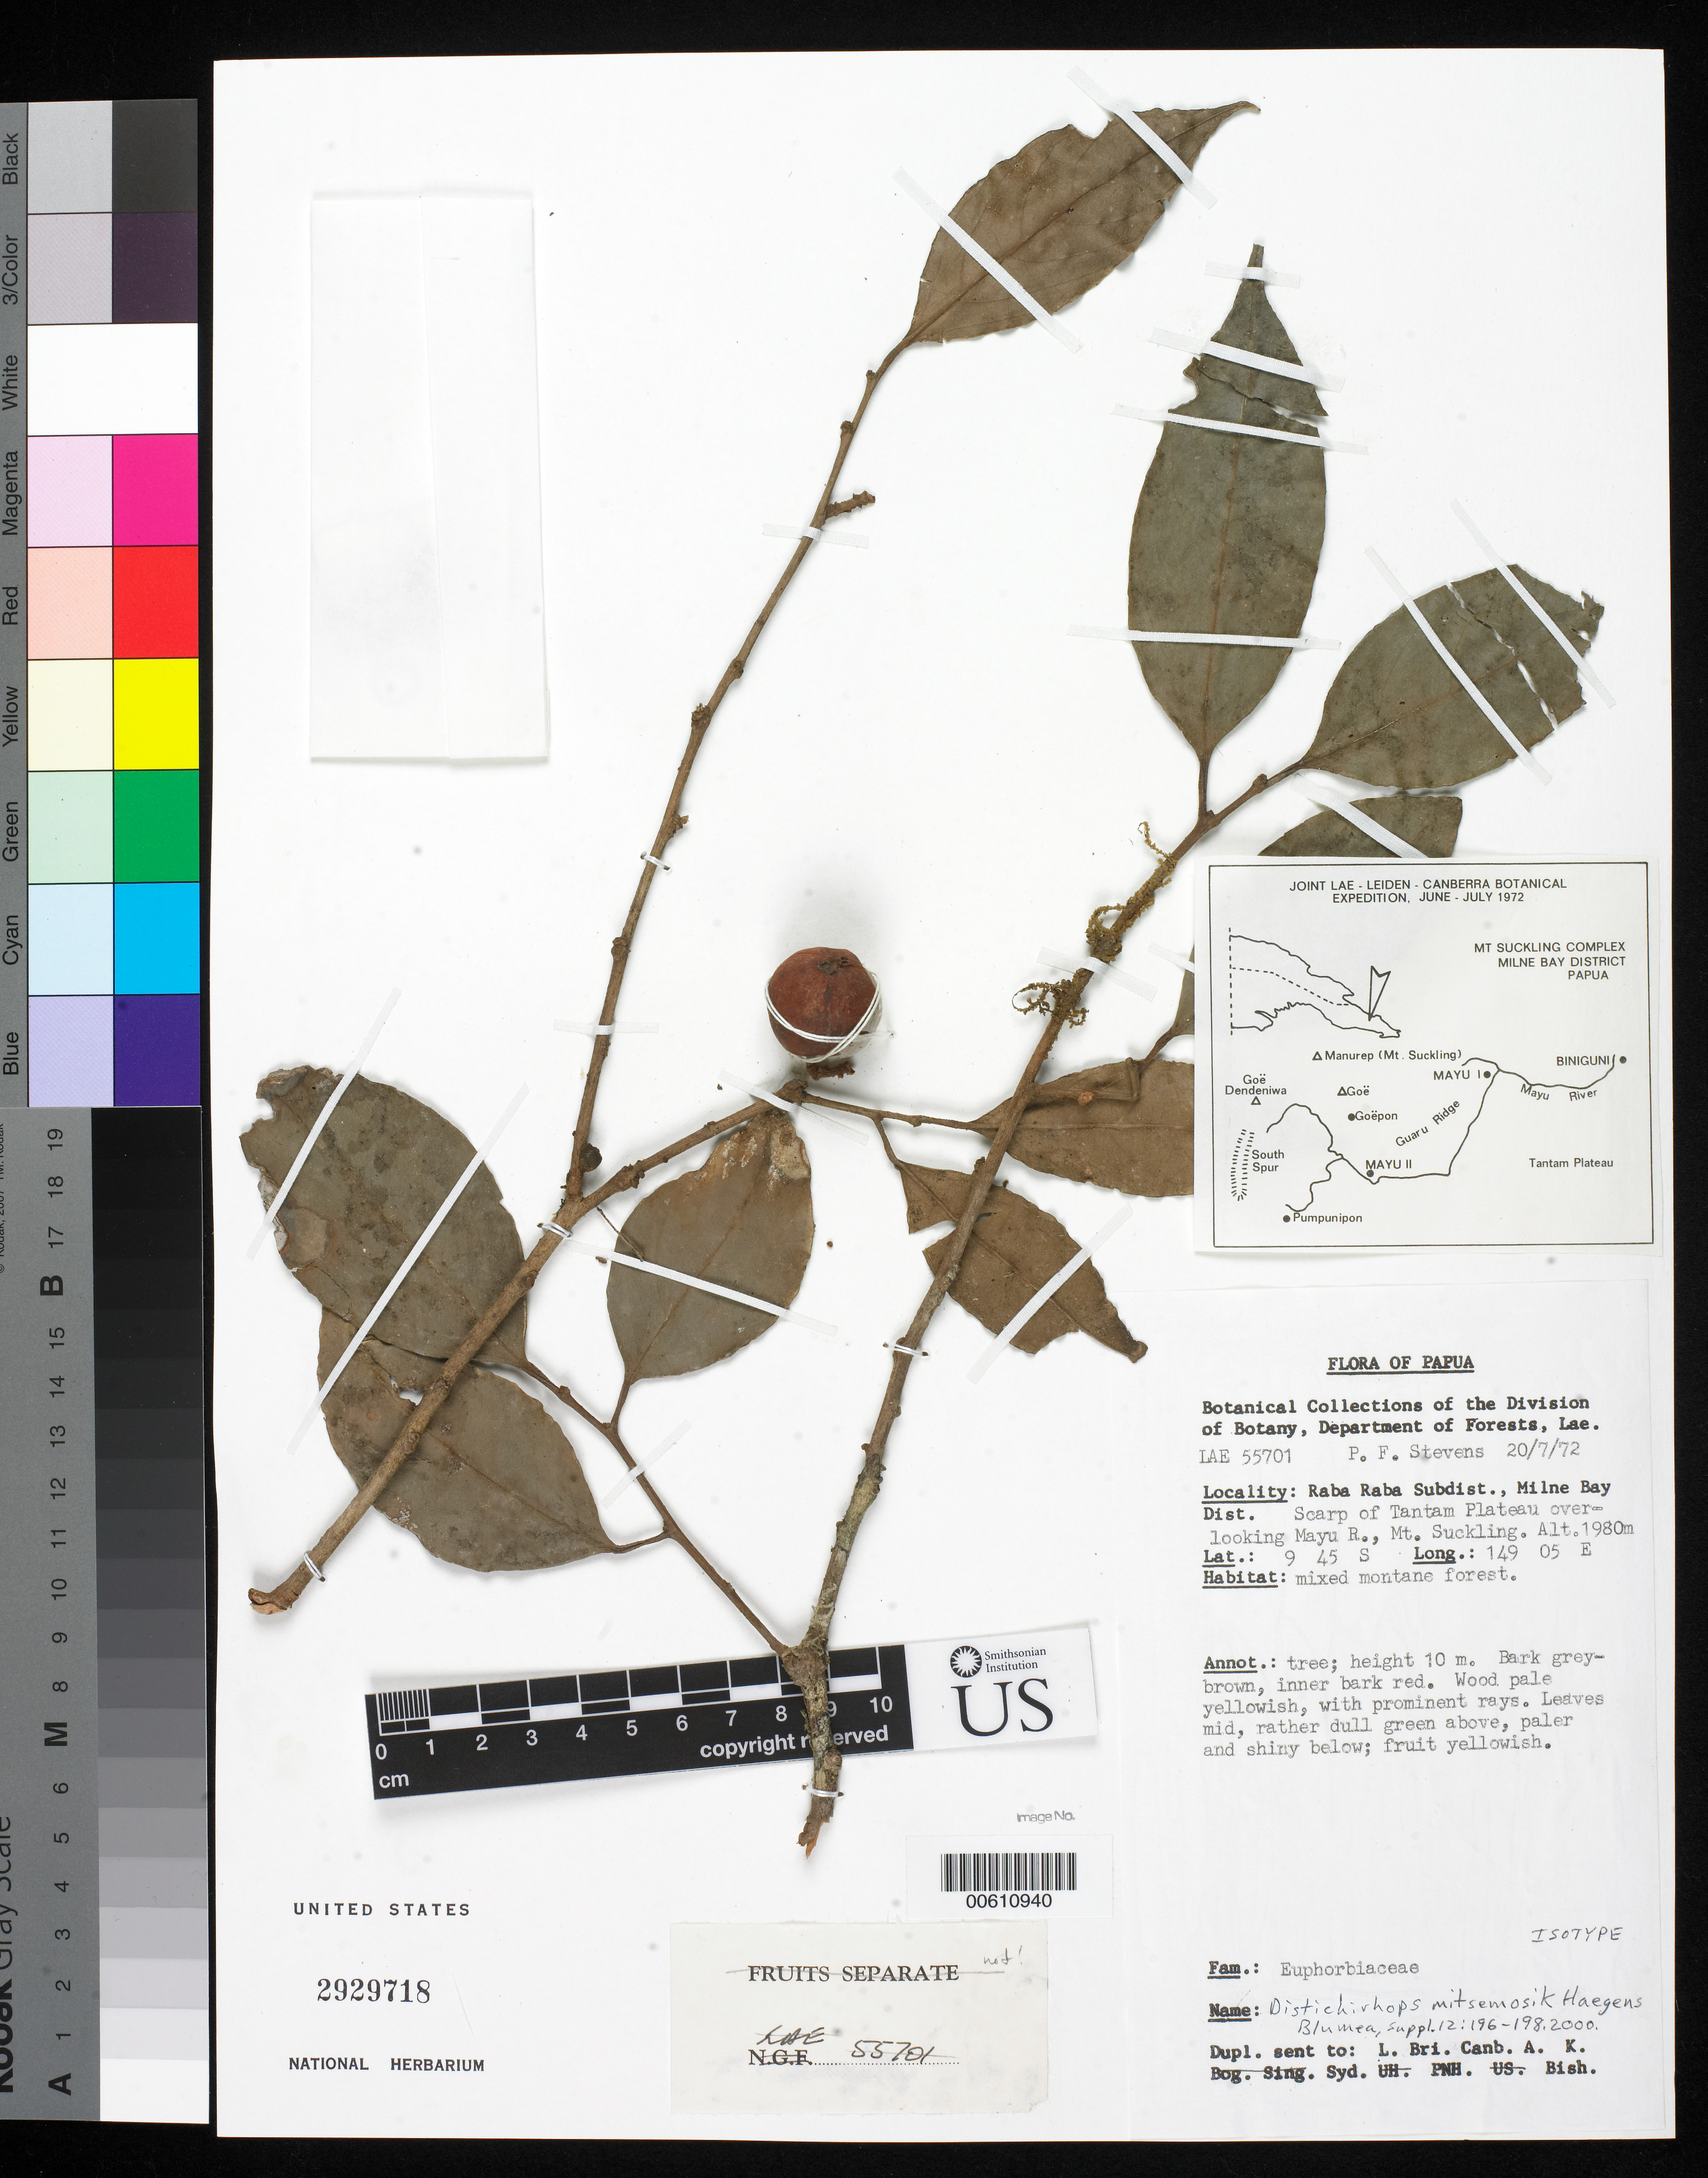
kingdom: Plantae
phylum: Tracheophyta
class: Magnoliopsida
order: Malpighiales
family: Phyllanthaceae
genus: Distichirhops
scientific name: Distichirhops mitsemosik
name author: Haegans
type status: Isotype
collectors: P. F. Stevens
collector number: LAE 55701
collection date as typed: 20 Jul 1972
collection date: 1972-07-20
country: Papua New Guinea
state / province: Milne Bay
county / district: Raba Raba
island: New Guinea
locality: Scarp of Tantam Plateau overlooking Mayu R., Mt. Suckling.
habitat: Mixed montane forest.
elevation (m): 1980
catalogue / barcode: US 2929718